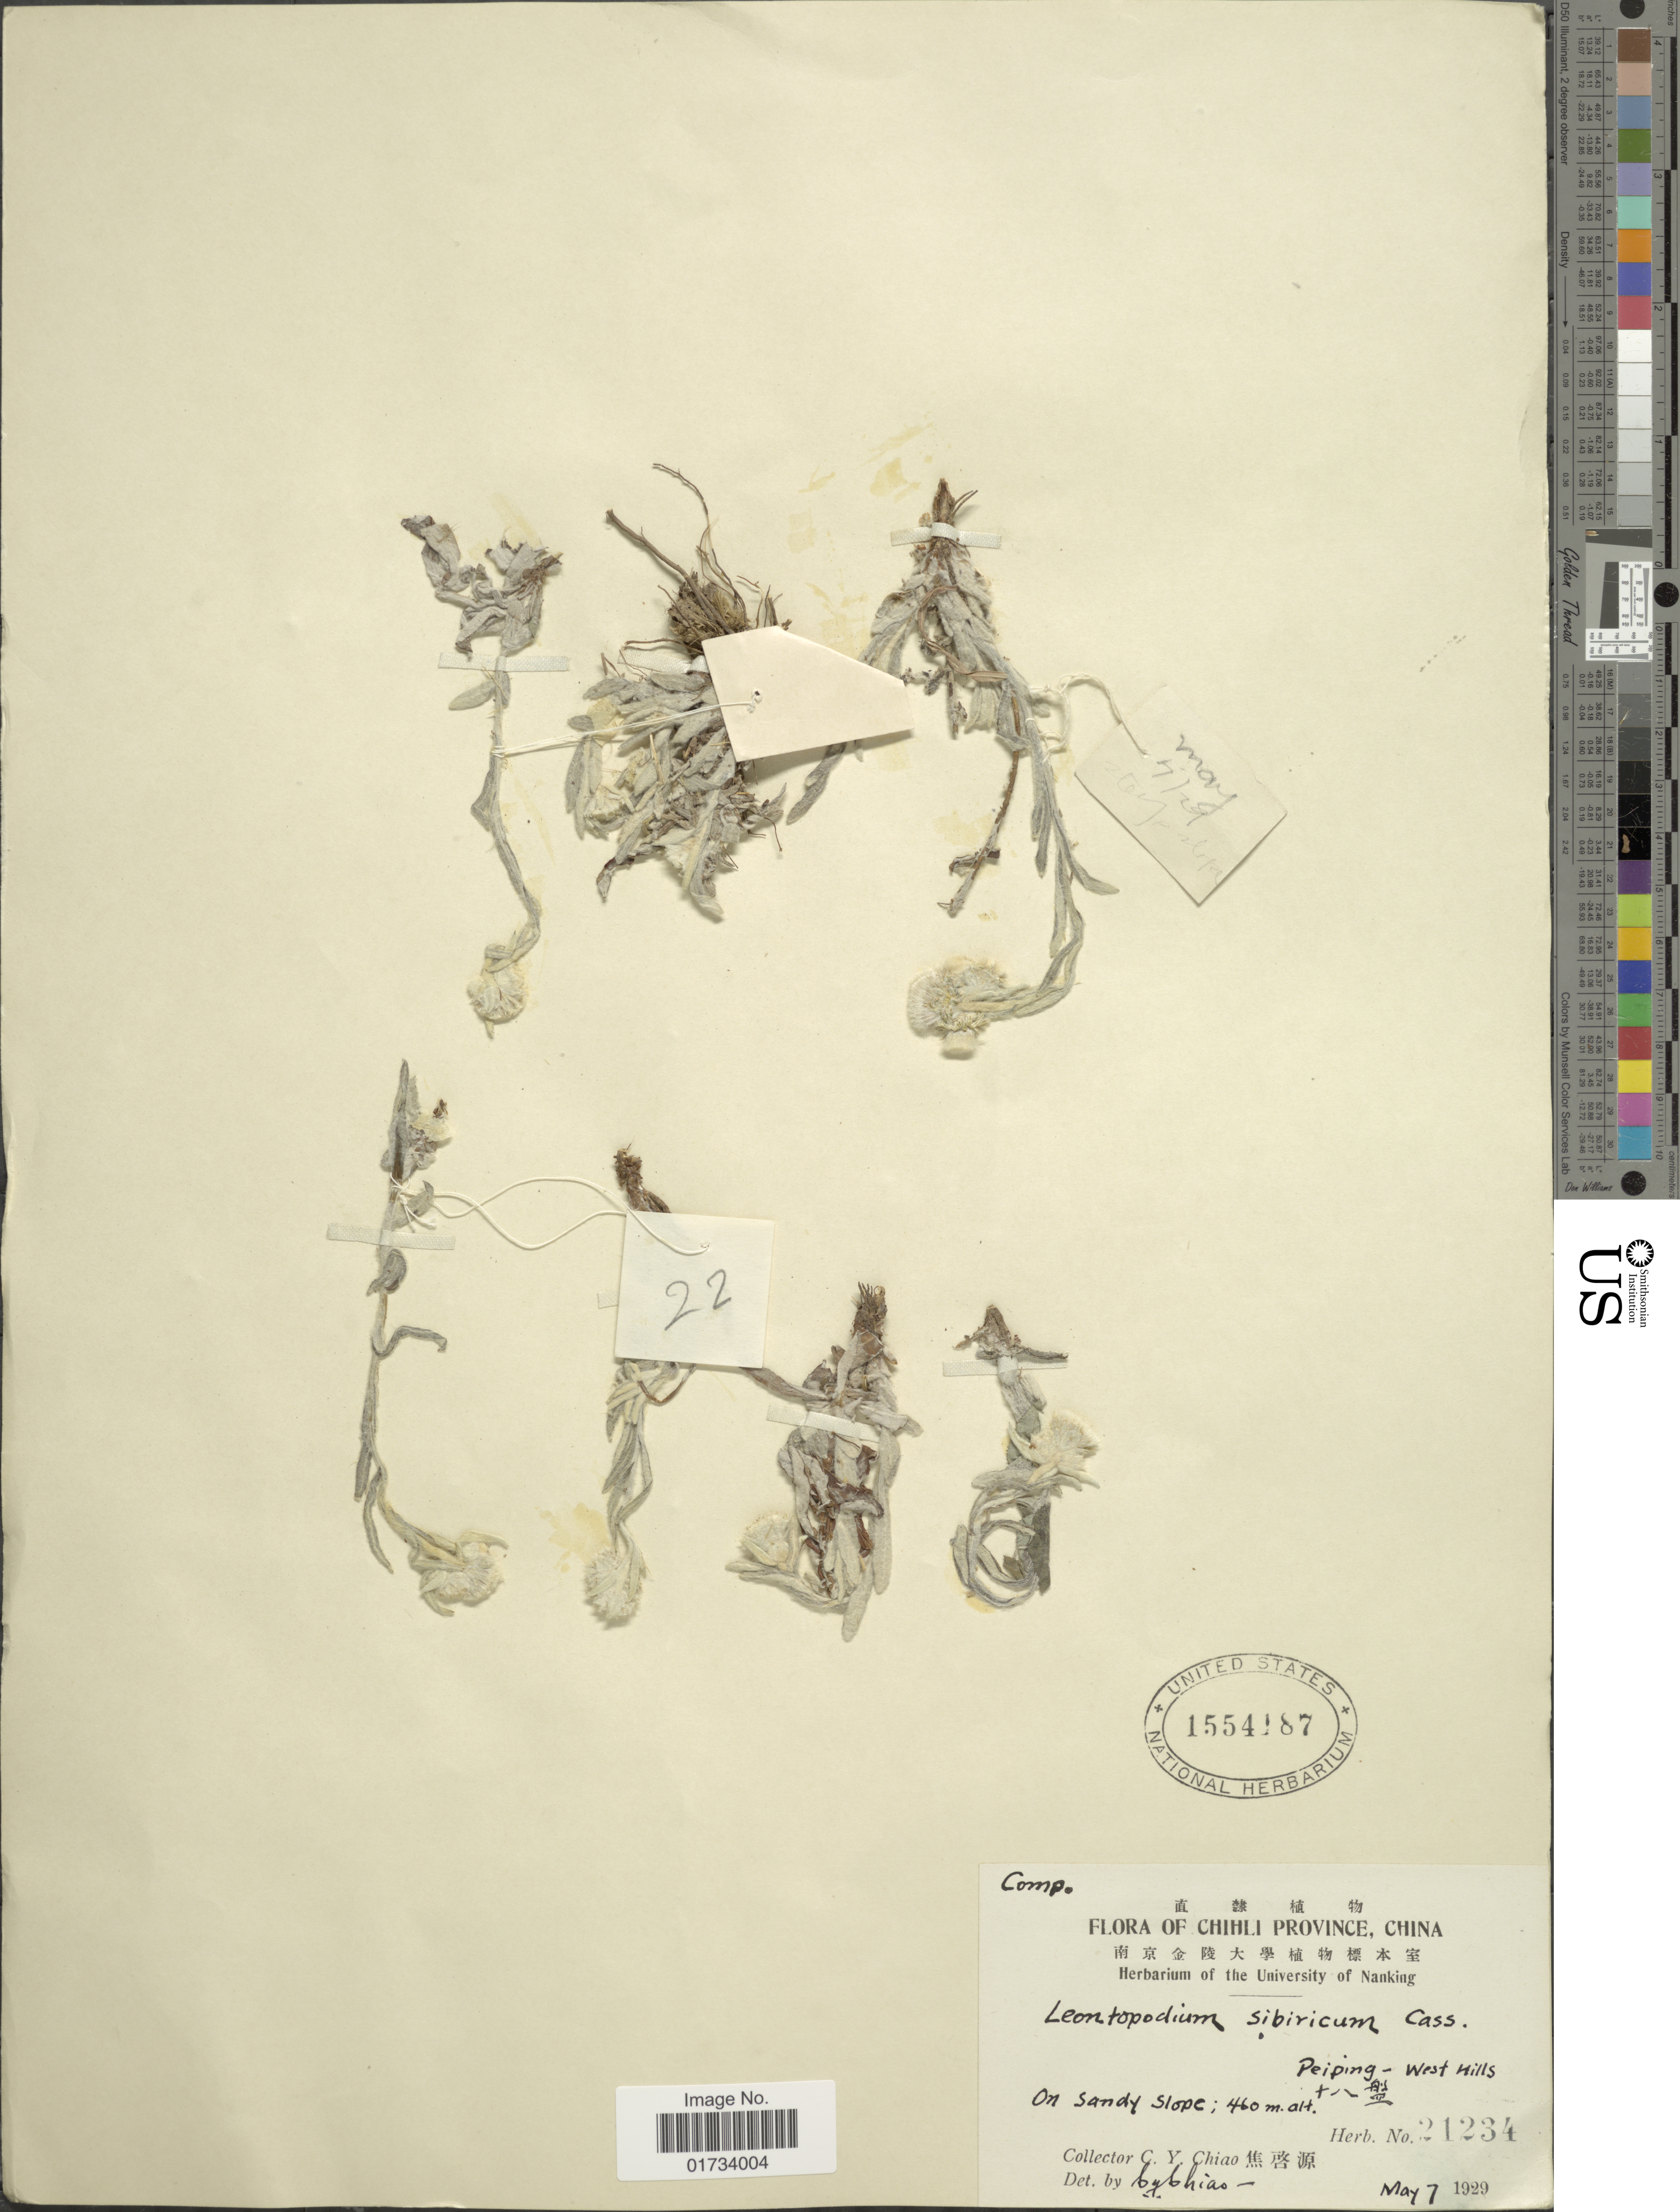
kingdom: Plantae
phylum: Tracheophyta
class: Magnoliopsida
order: Asterales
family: Asteraceae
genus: Leontopodium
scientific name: Leontopodium sibricum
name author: Cass.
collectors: C. Y. Chiao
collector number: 21234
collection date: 1929-05-07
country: China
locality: Chihli Province, Peping-west hills, on sandy slope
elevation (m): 460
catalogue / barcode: US 1554187